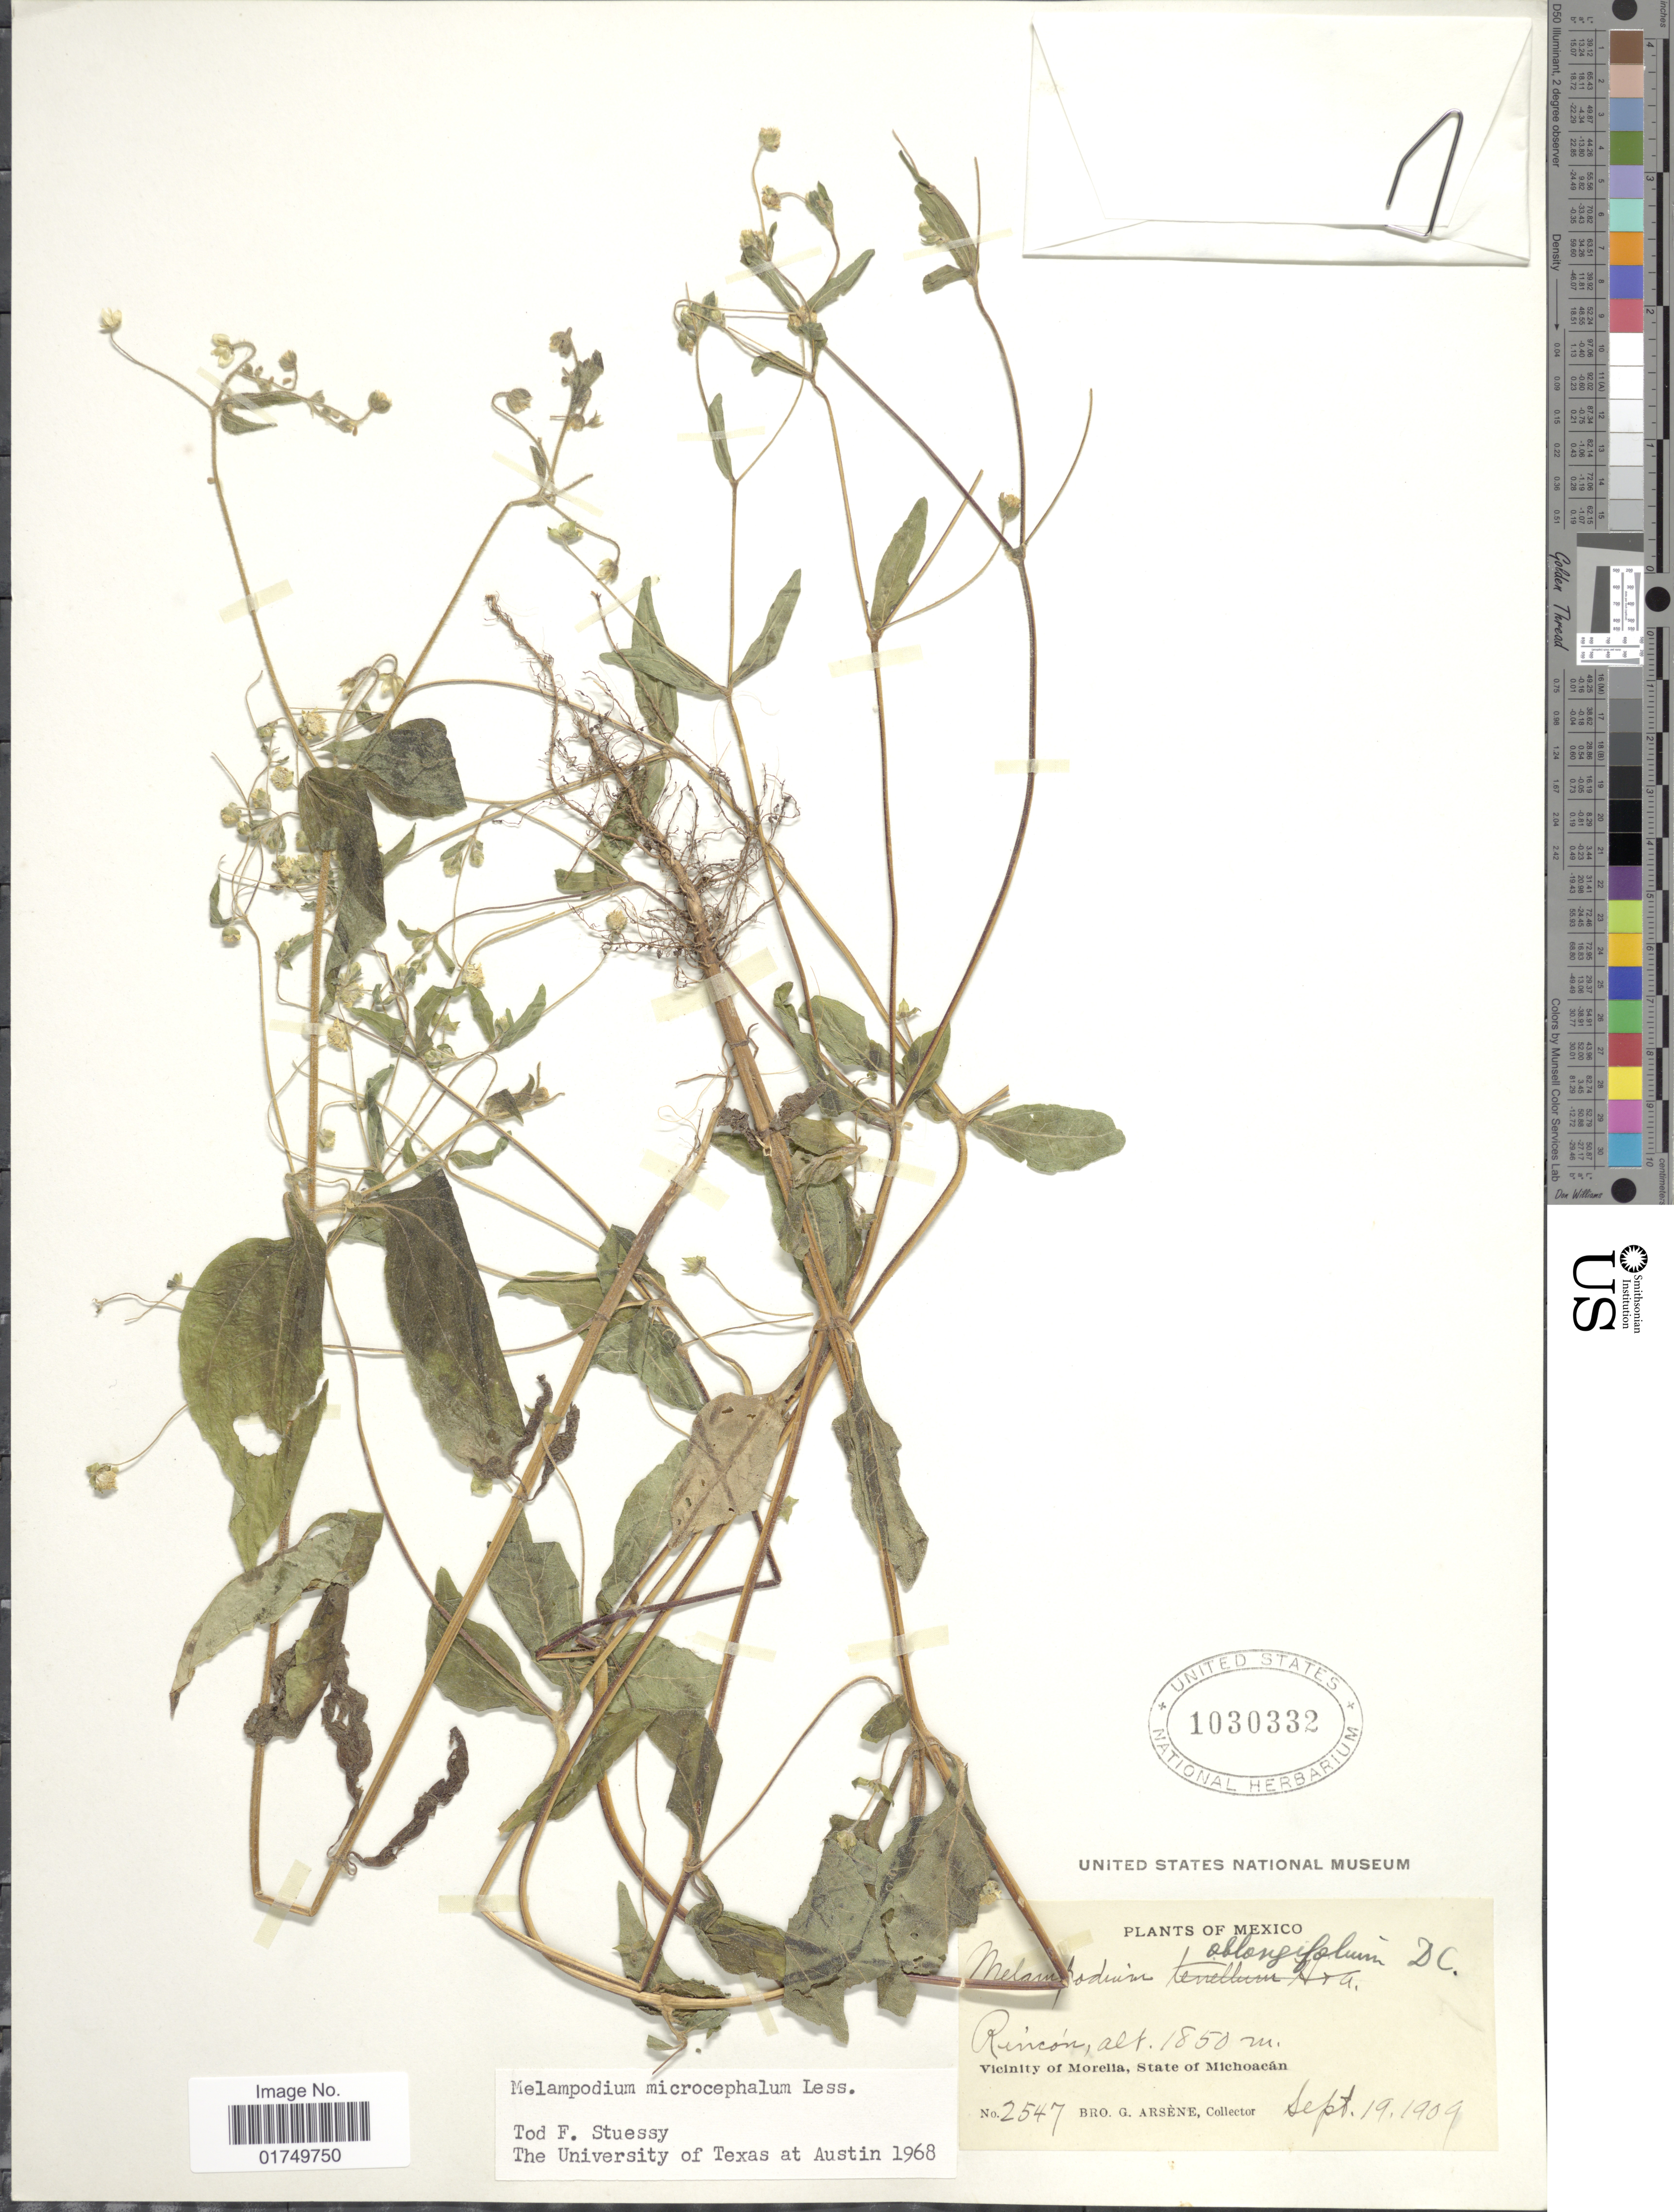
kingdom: Plantae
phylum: Tracheophyta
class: Magnoliopsida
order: Asterales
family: Asteraceae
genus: Melampodium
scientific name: Melampodium microcephalum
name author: Less.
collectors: Bro. G. Arsène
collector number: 2547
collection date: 1909-09-19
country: Mexico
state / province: Michoacán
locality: Vicinity of Morelia. Rincón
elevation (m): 1850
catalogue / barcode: US 1030332